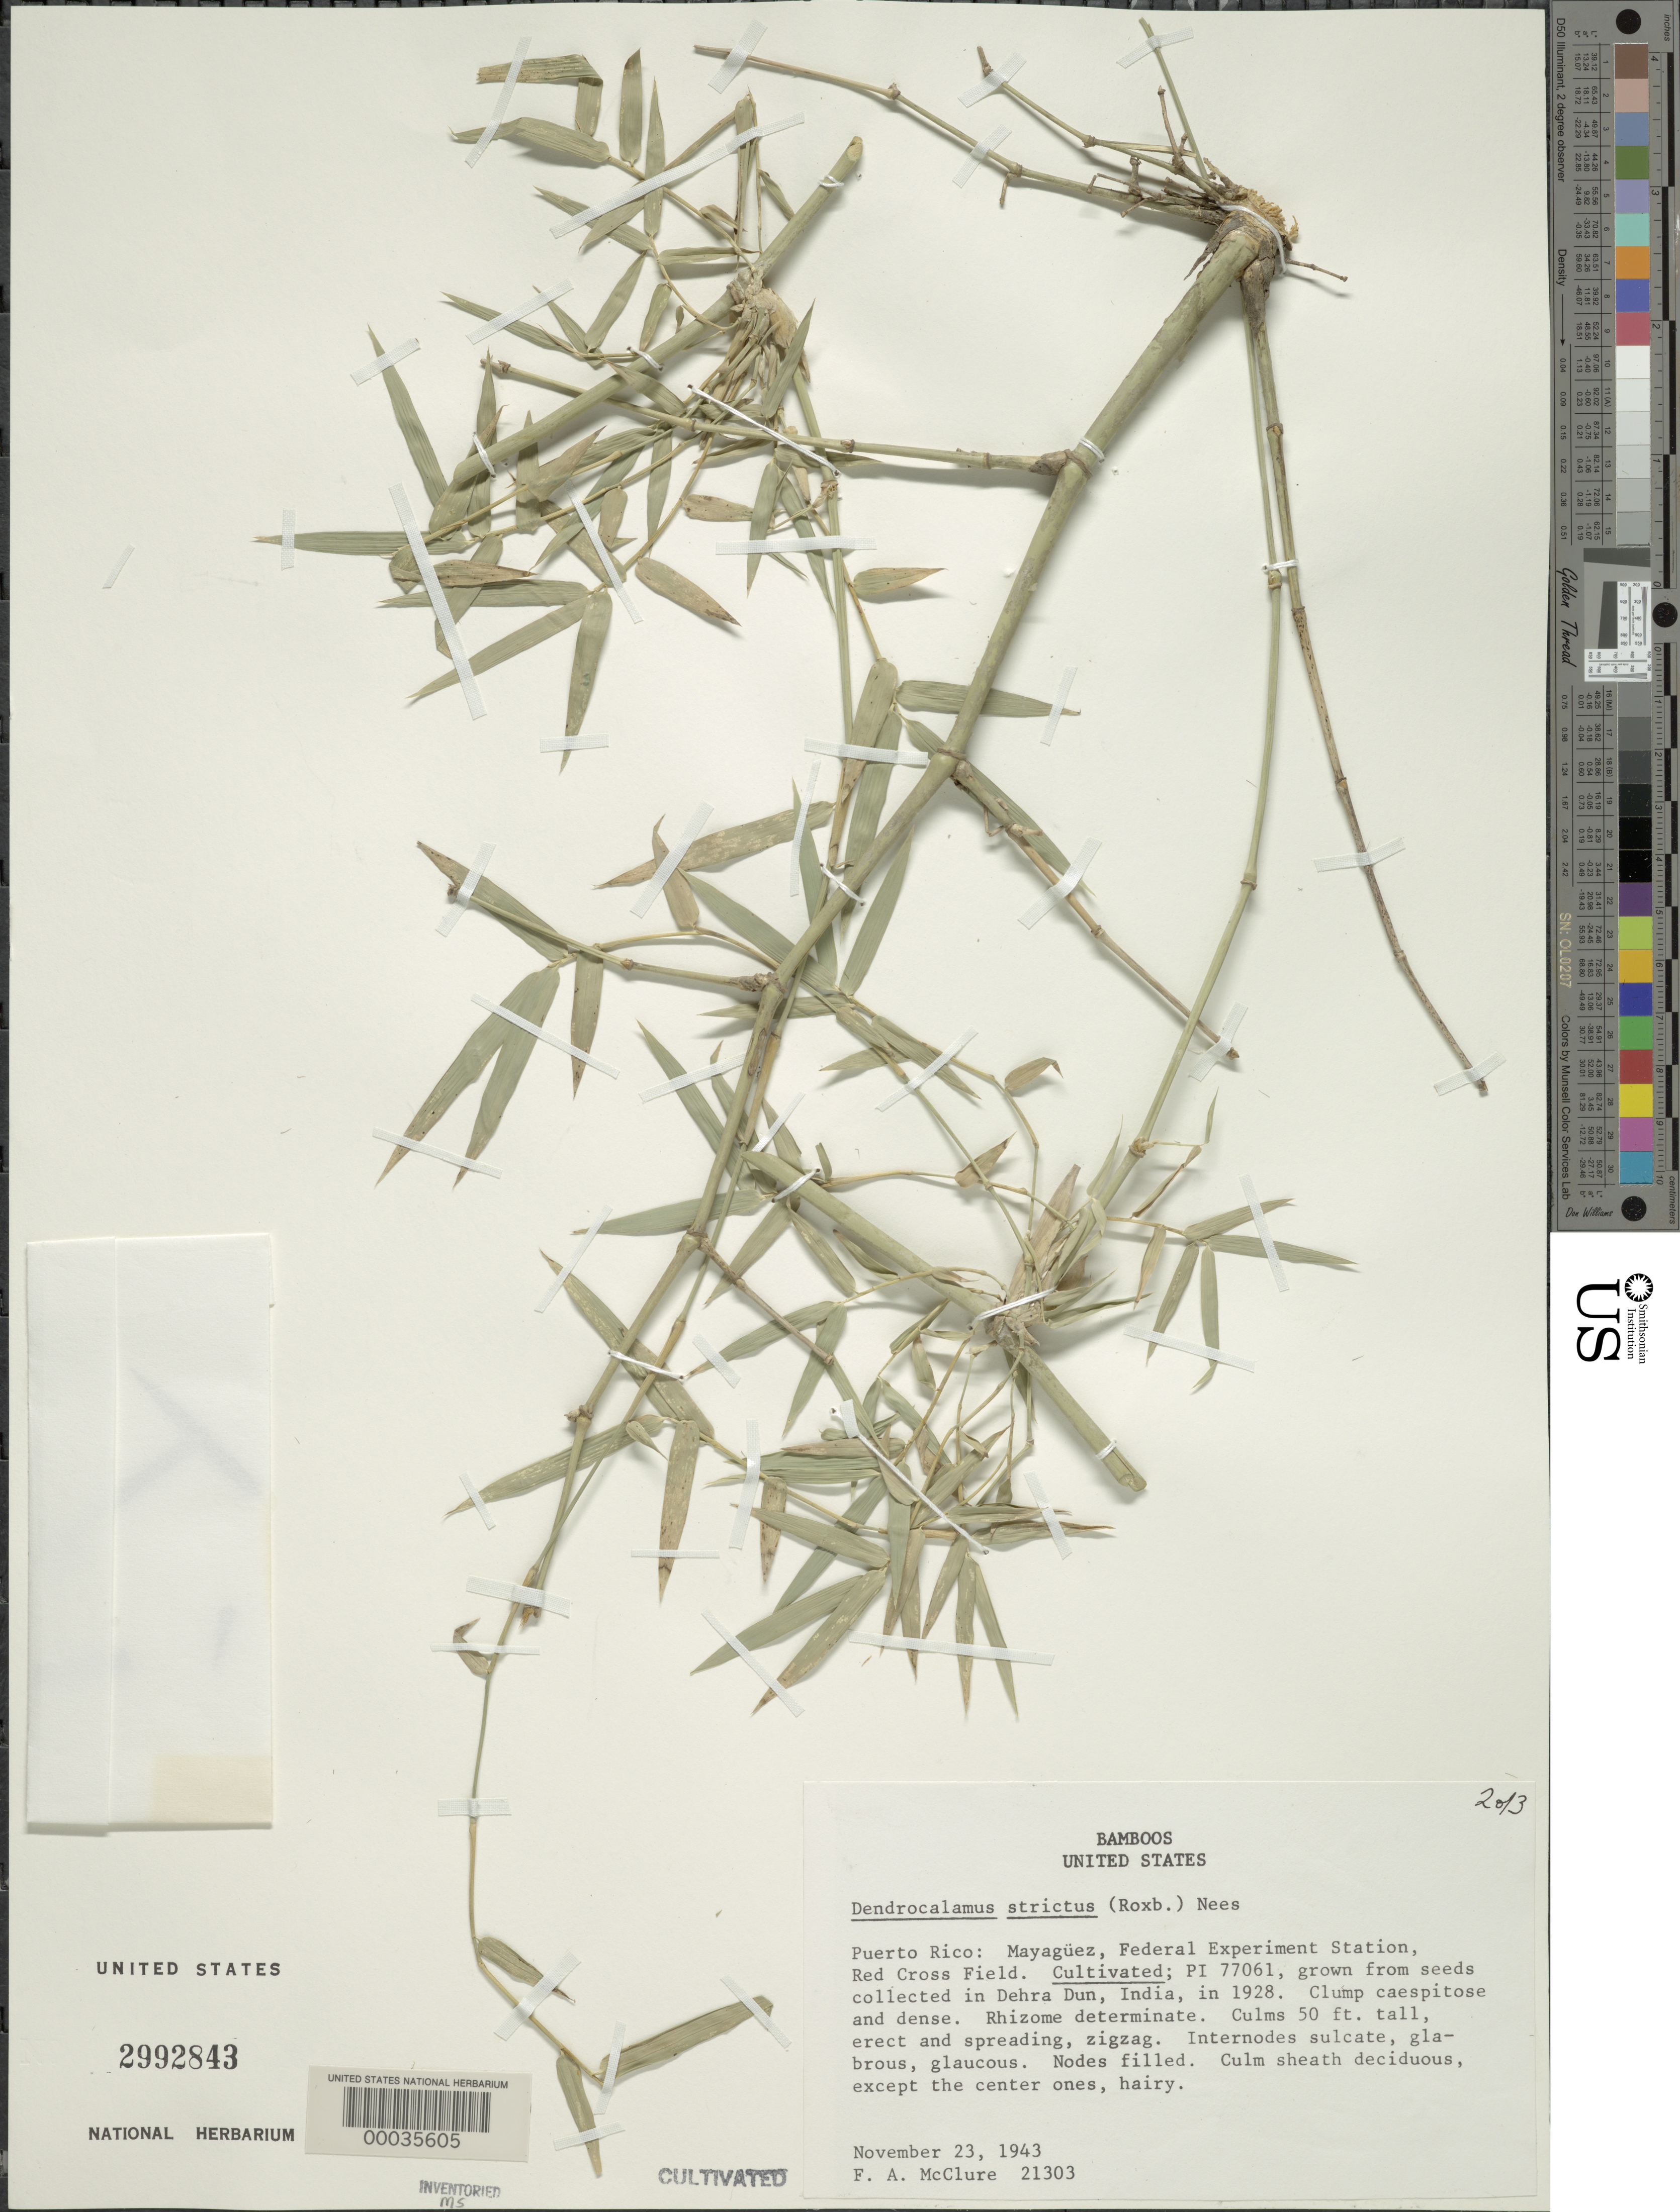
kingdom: Plantae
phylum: Tracheophyta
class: Liliopsida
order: Poales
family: Poaceae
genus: Dendrocalamus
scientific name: Dendrocalamus strictus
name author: (Roxb.) Nees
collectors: F. A. McClure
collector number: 21303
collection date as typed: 23 Nov 1943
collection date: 1943-11-23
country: Puerto Rico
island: Greater Antilles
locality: Federal experimental station, red cross field-mayaguez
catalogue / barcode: US 2992843